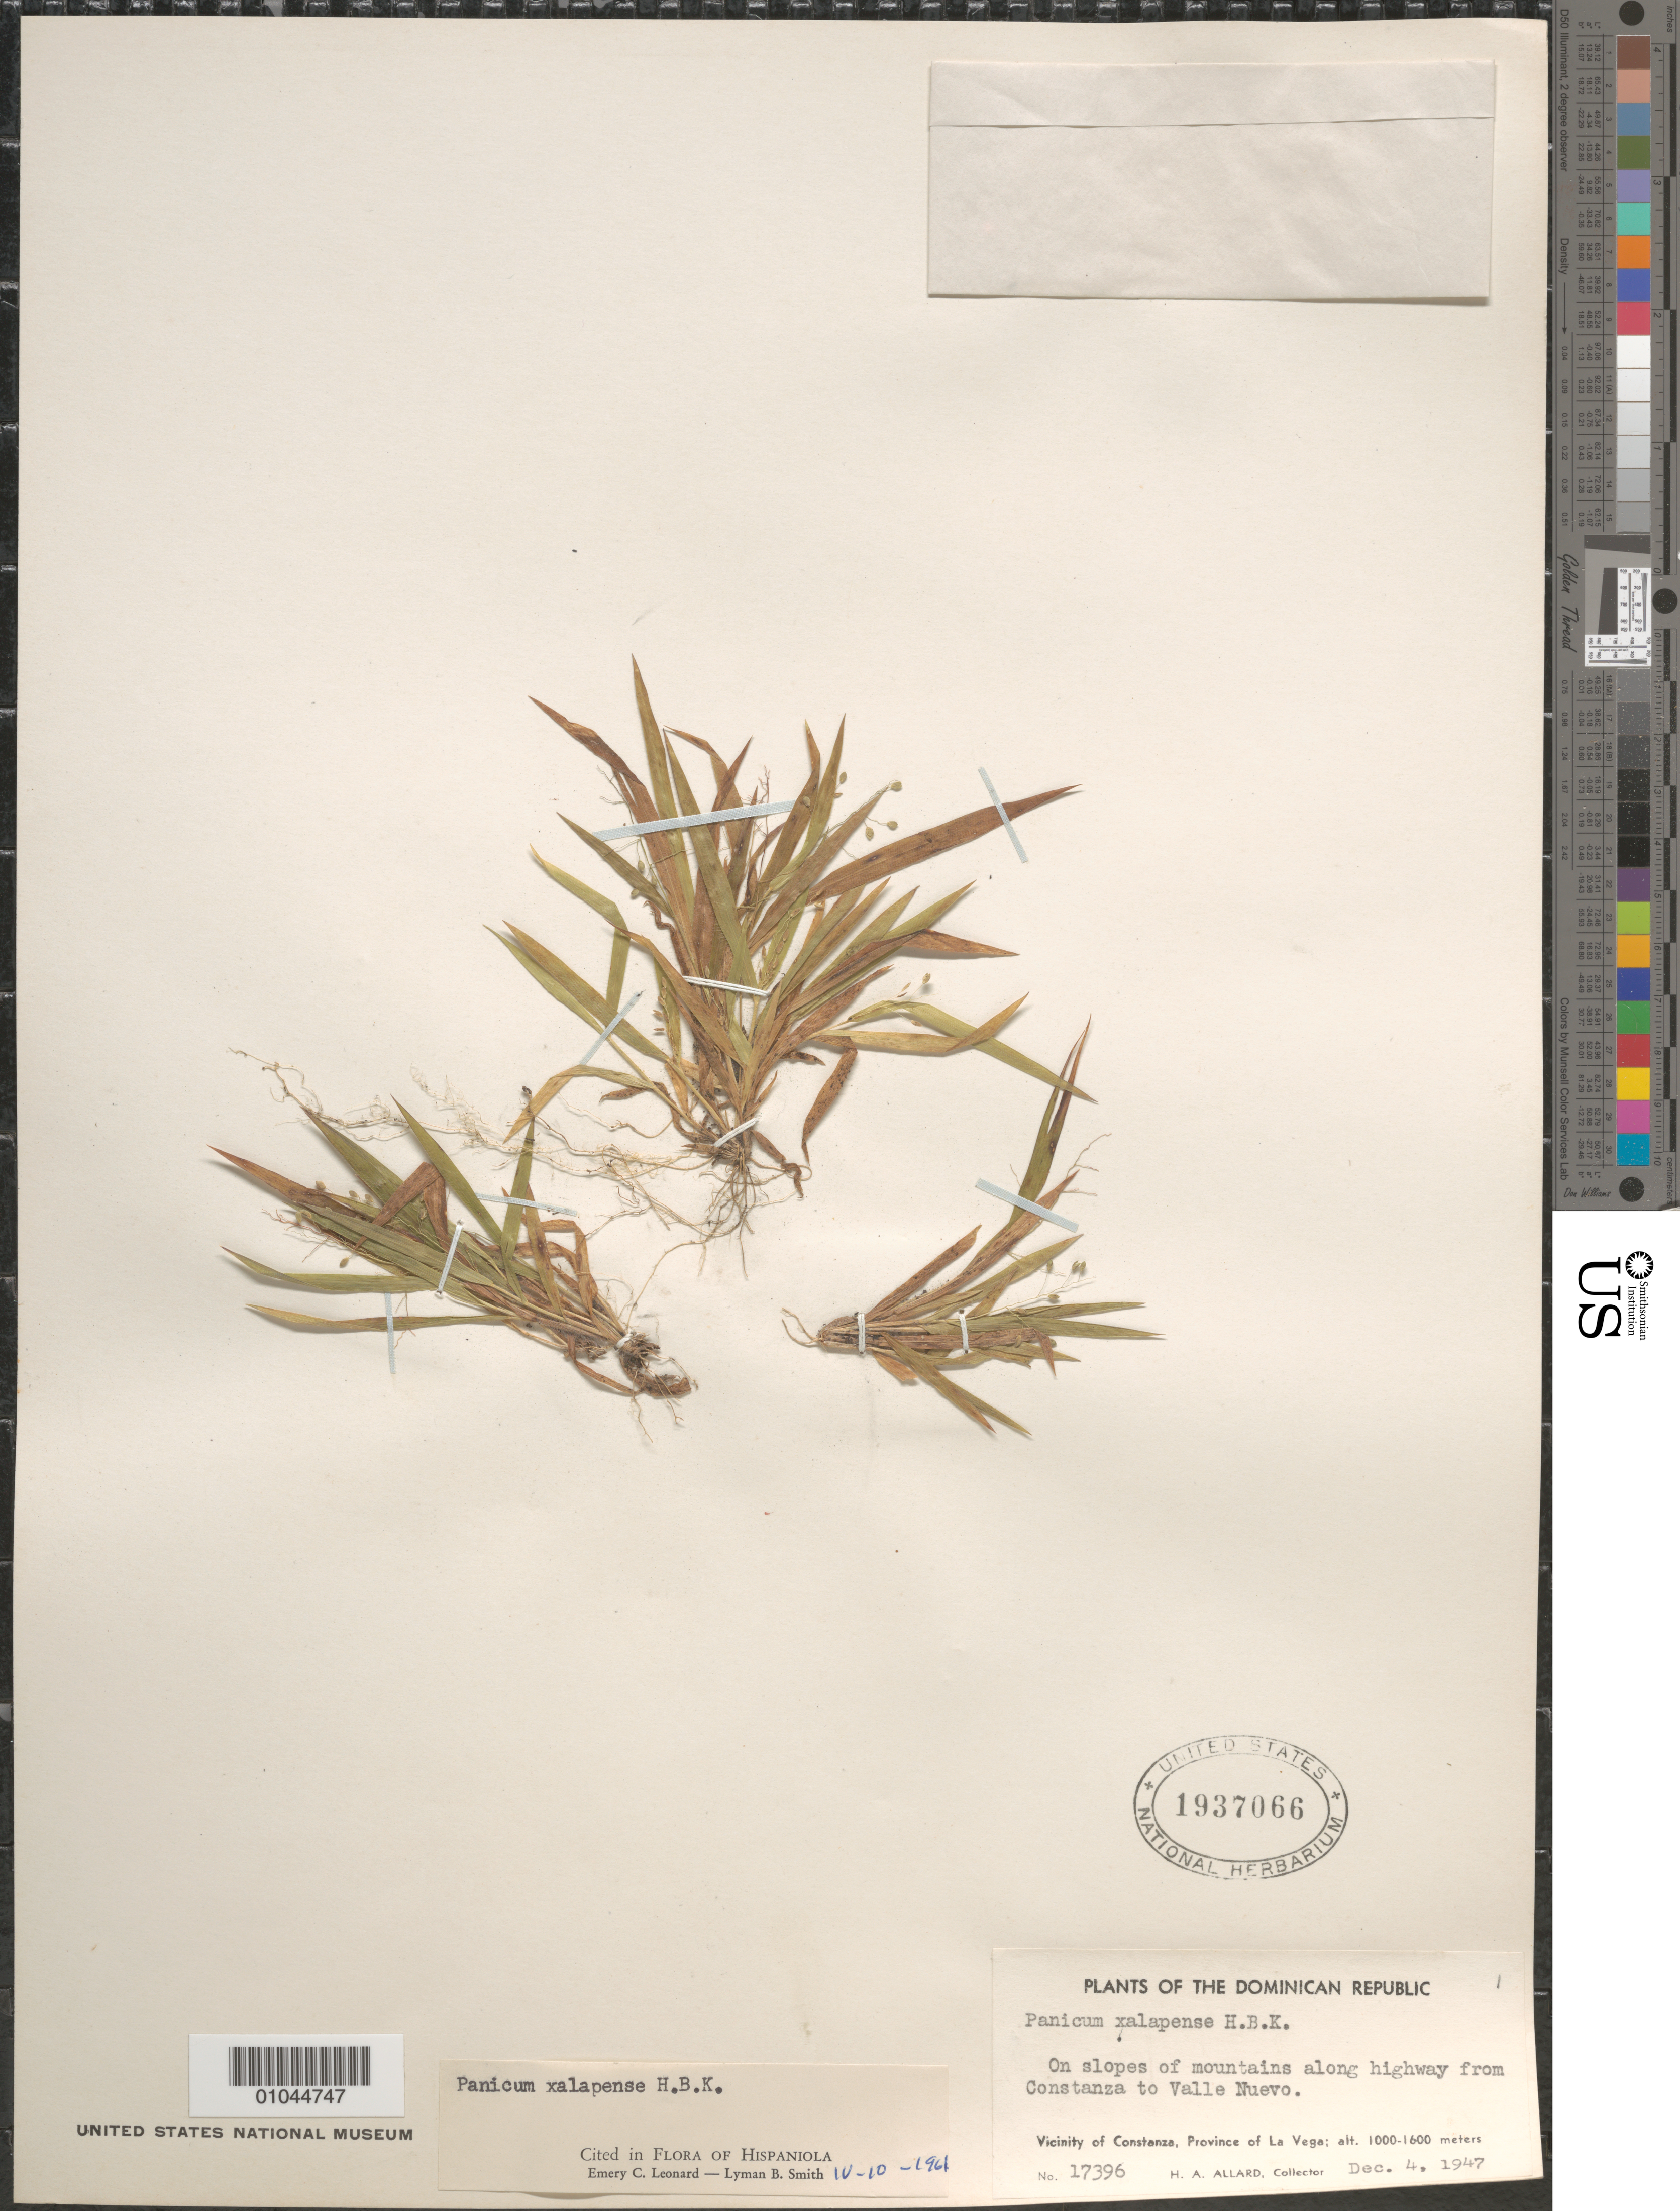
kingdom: Plantae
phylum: Tracheophyta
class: Liliopsida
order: Poales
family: Poaceae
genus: Panicum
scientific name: Panicum xalapense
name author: Kunth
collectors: H. A. Allard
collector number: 17396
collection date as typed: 04 Dec 1947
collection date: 1947-12-04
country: Dominican Republic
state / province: La Vega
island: Hispaniola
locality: Vicinity of Constanza, along highway from Constanza to Valle Nuevo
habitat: on slopes of mountains along highway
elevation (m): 1000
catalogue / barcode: US 1937066